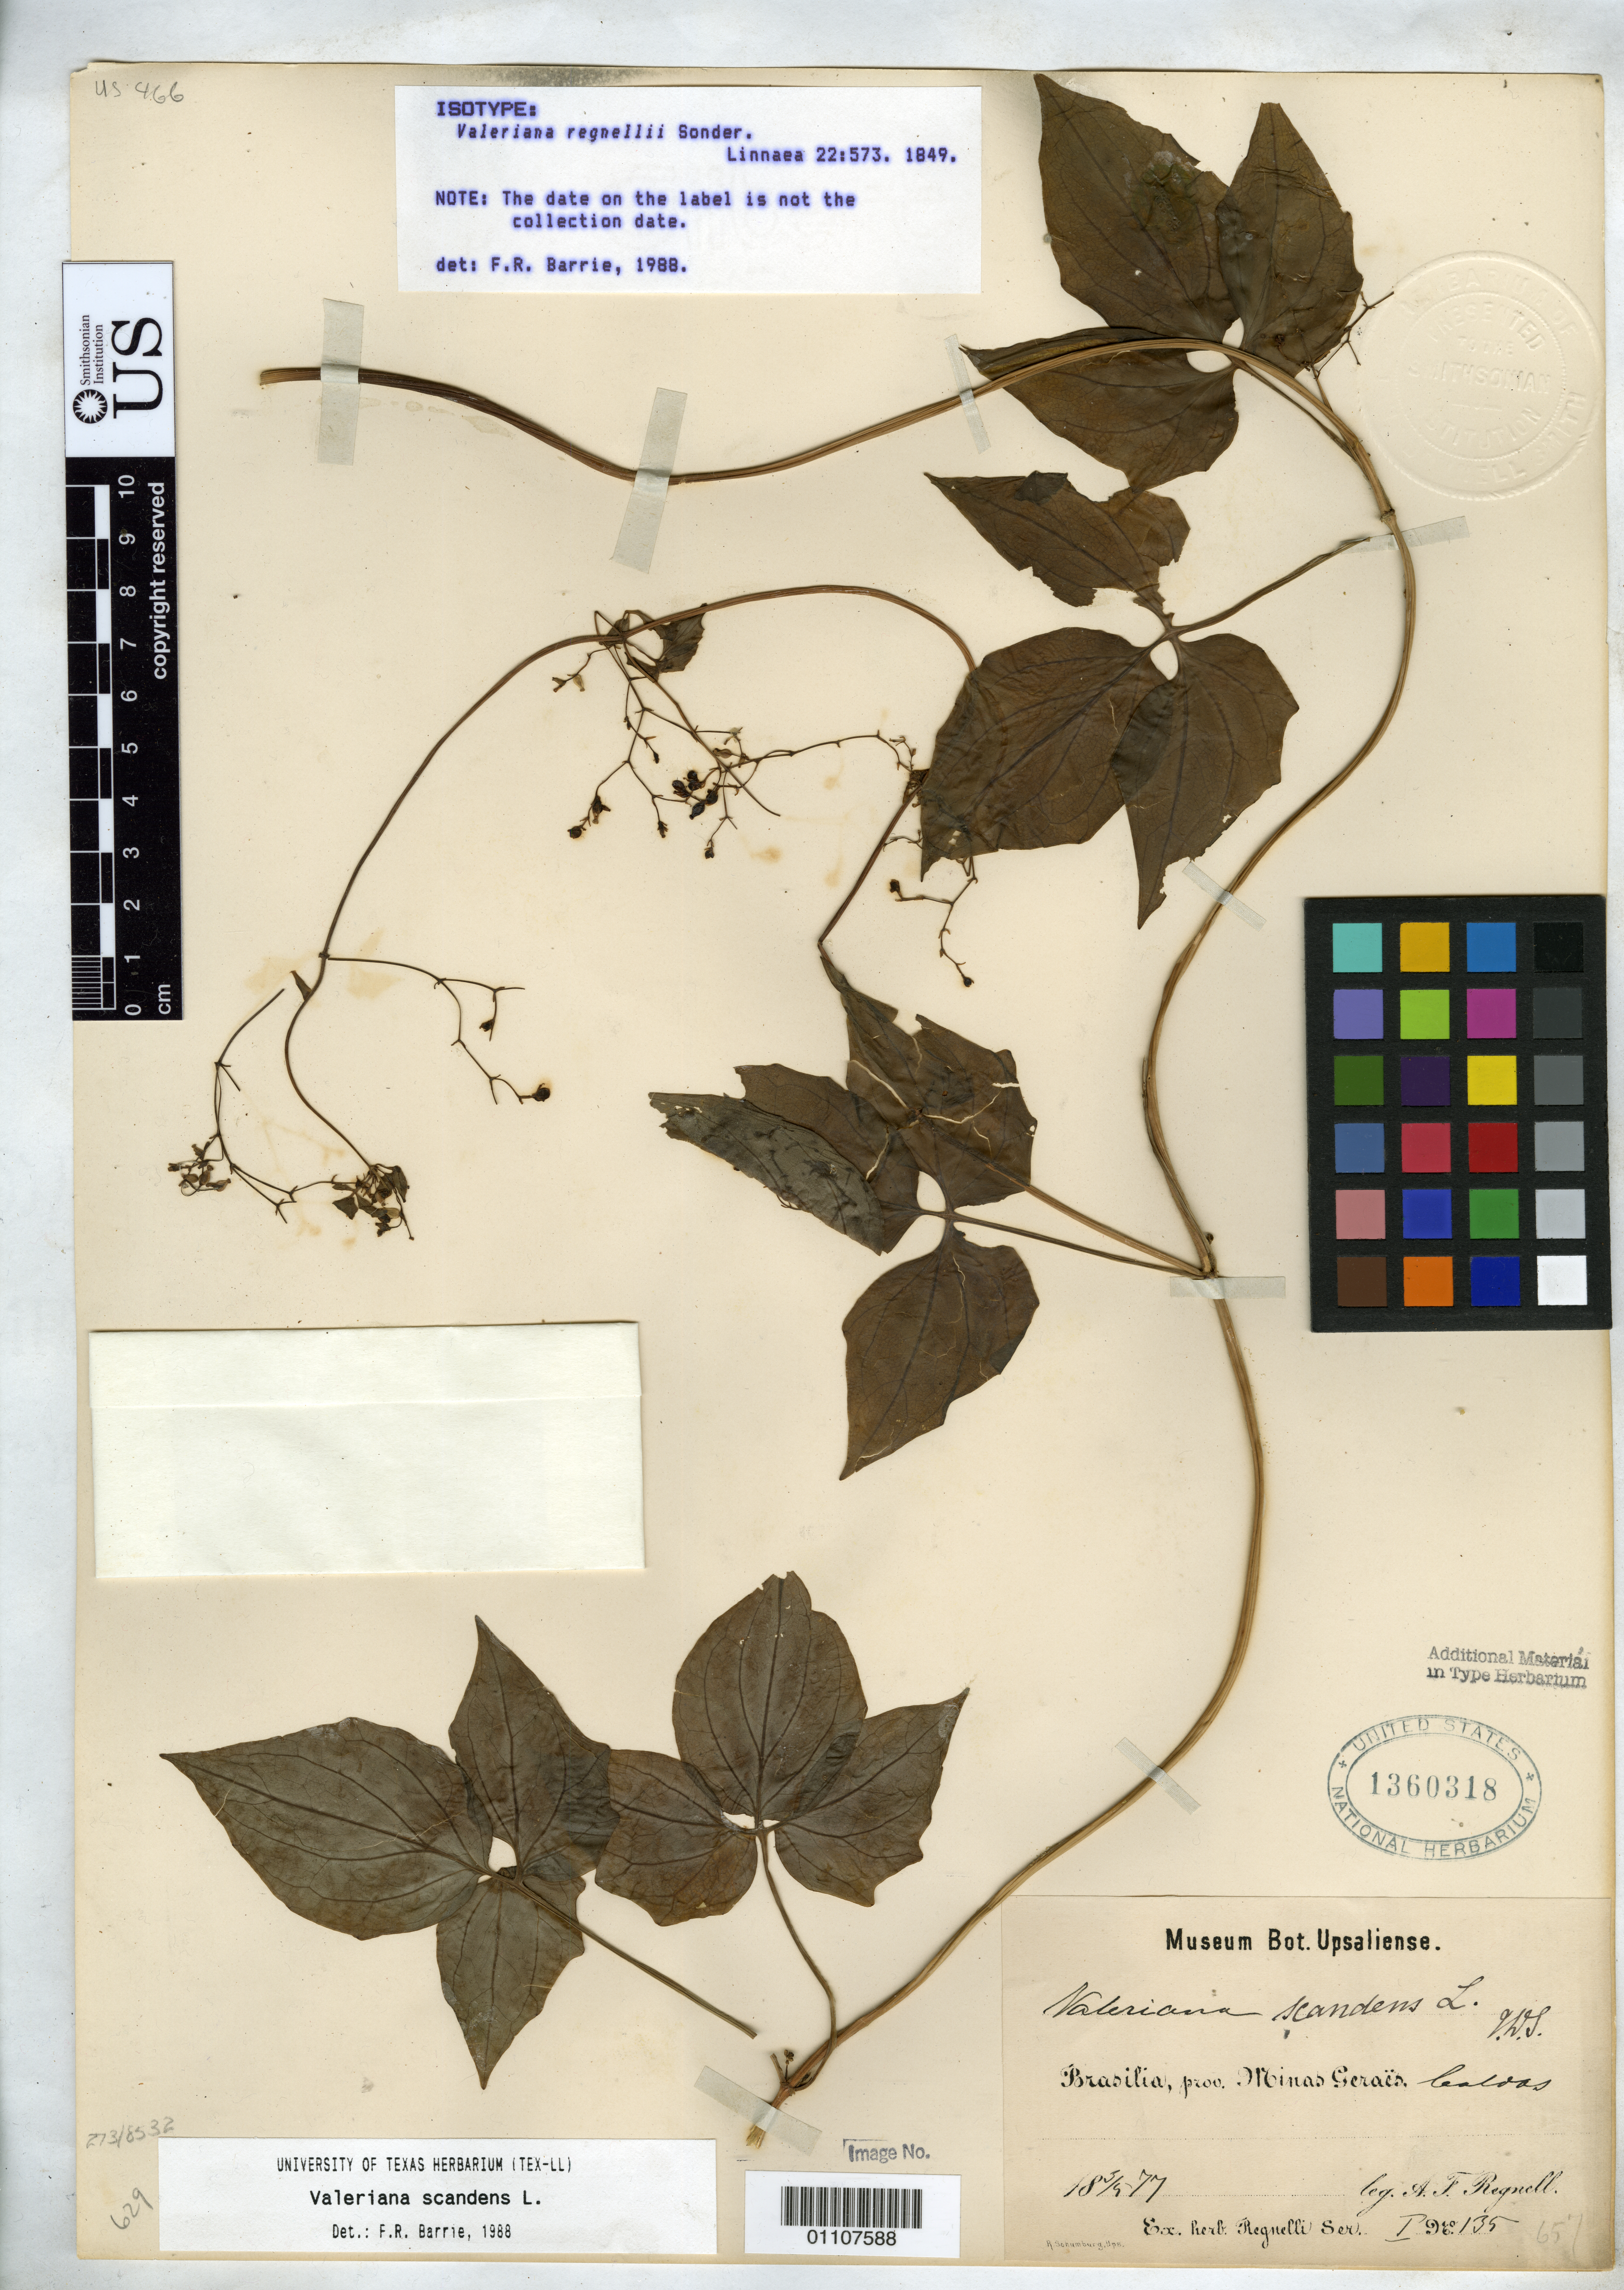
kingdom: Plantae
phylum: Tracheophyta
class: Magnoliopsida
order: Dipsacales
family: Caprifoliaceae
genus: Valeriana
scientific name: Valeriana regnellii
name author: Sond.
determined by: Barrie, F. R.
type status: Possible Type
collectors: A. F. Regnell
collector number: I 135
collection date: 1877-05-03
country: Brazil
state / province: Minas Gerais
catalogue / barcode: US 1360318